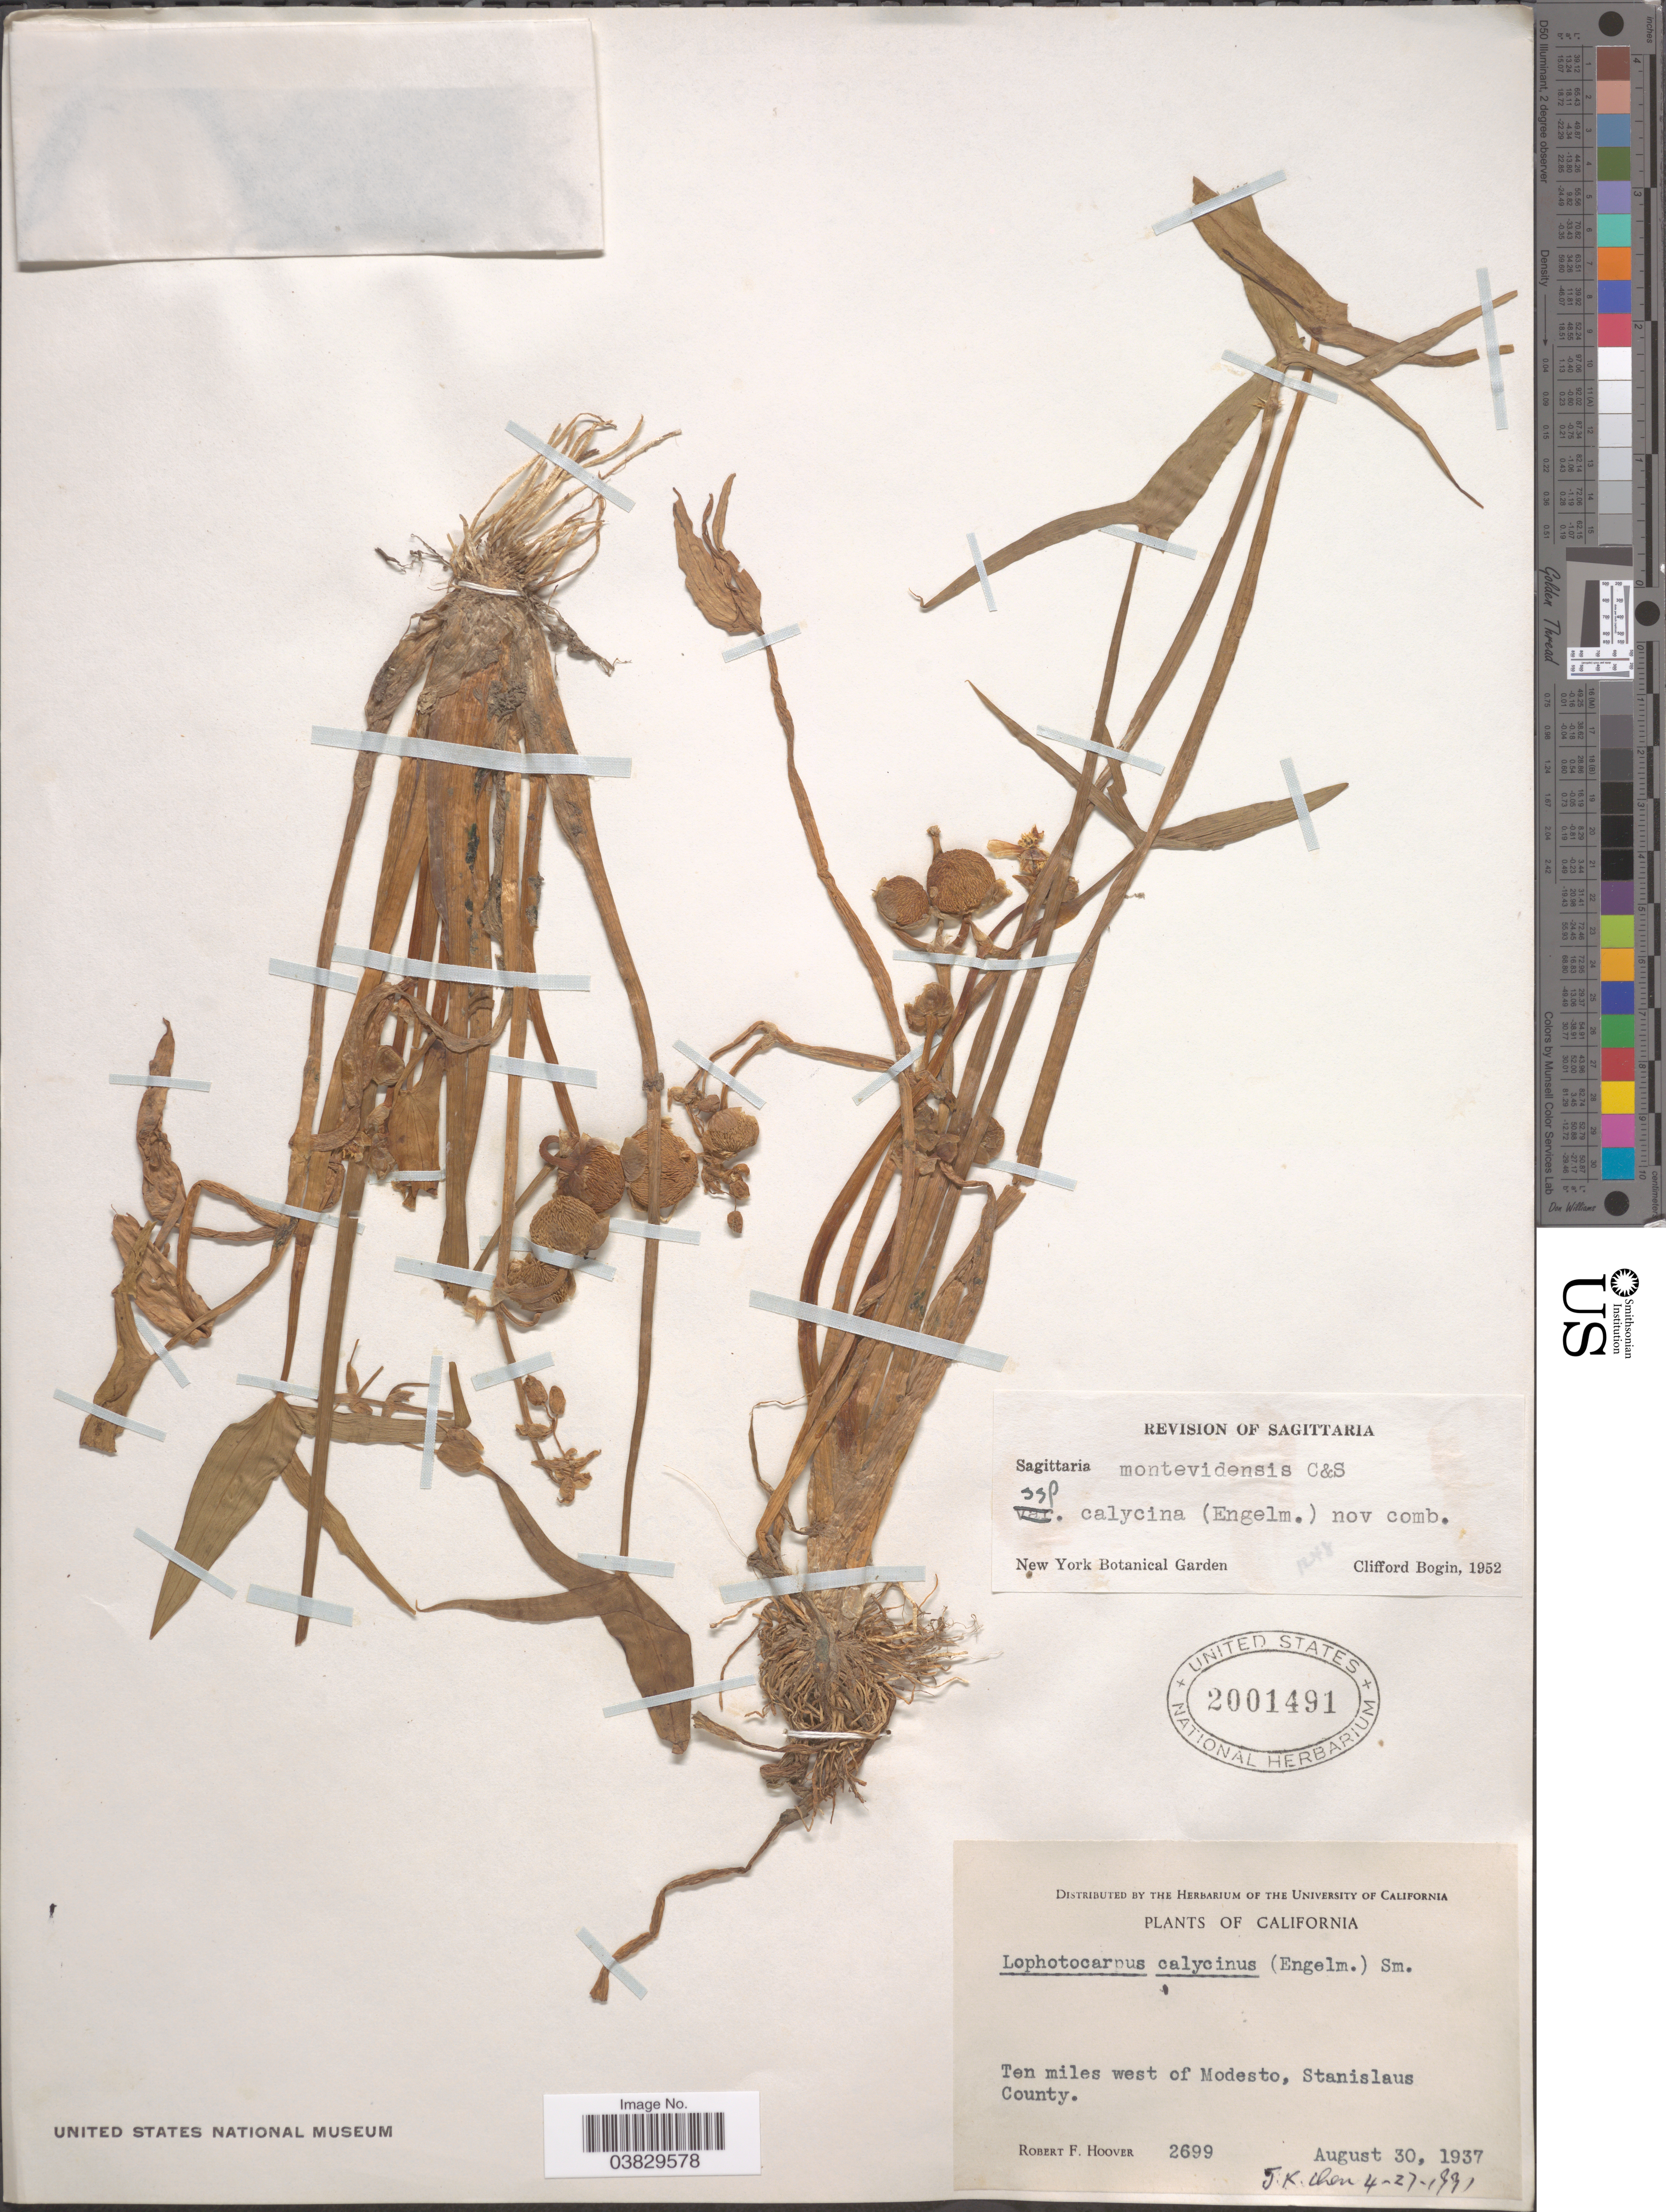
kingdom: Plantae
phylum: Tracheophyta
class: Liliopsida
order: Alismatales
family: Alismataceae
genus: Sagittaria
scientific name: Sagittaria calycina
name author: Engelm.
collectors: R. F. Hoover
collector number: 2699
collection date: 1937-08-30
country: United States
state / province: California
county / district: Stanislaus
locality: Ten miles west of Modesto, Stanislaus County.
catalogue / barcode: US 2001491